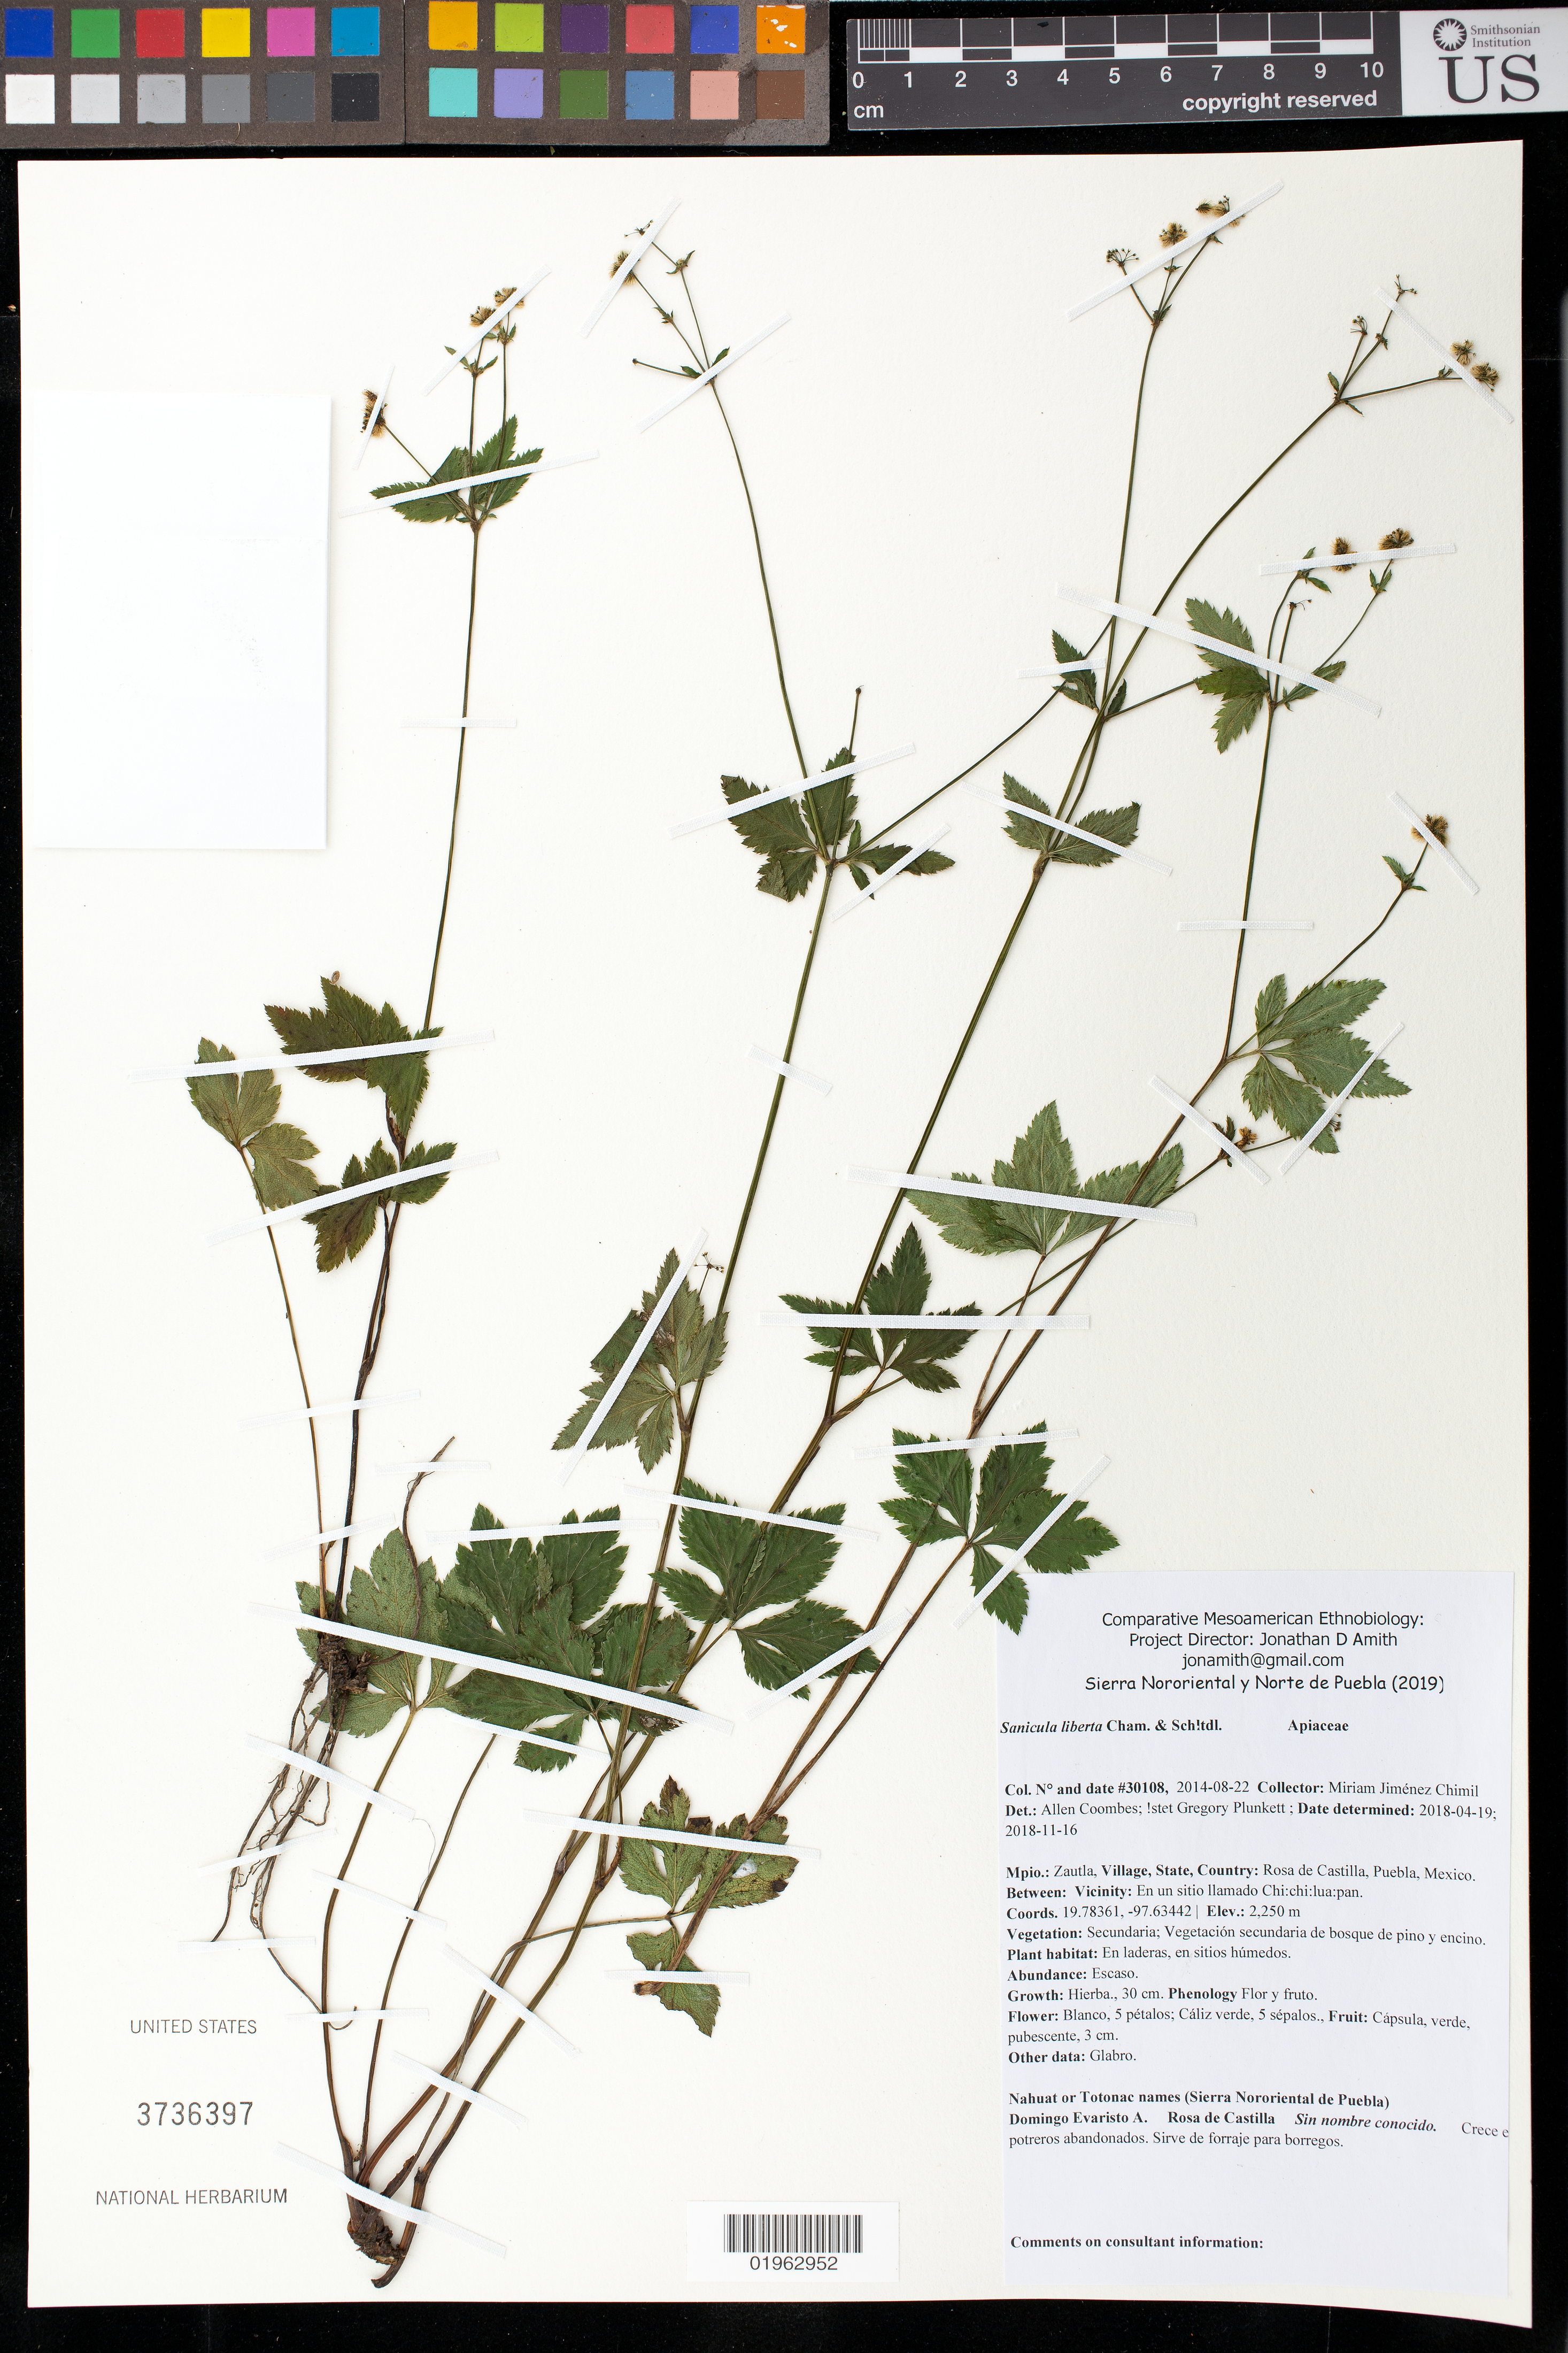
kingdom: Plantae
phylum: Tracheophyta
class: Magnoliopsida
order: Apiales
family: Apiaceae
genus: Sanicula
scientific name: Sanicula liberta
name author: Cham. & Schltdl.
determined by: Coombes, Allen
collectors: M. Jiménez Chimil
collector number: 30108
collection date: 2014-08-22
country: México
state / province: Puebla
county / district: Zautla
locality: PUEBLO: Rosa de Castilla; LOCALIDAD EXACTA: Lugar llamado Chi:chi:lua:pan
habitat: Vegetación secundaria de bosque de pino y encino; en laderas, en sitios húmedos.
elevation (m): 2250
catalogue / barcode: US 3736397